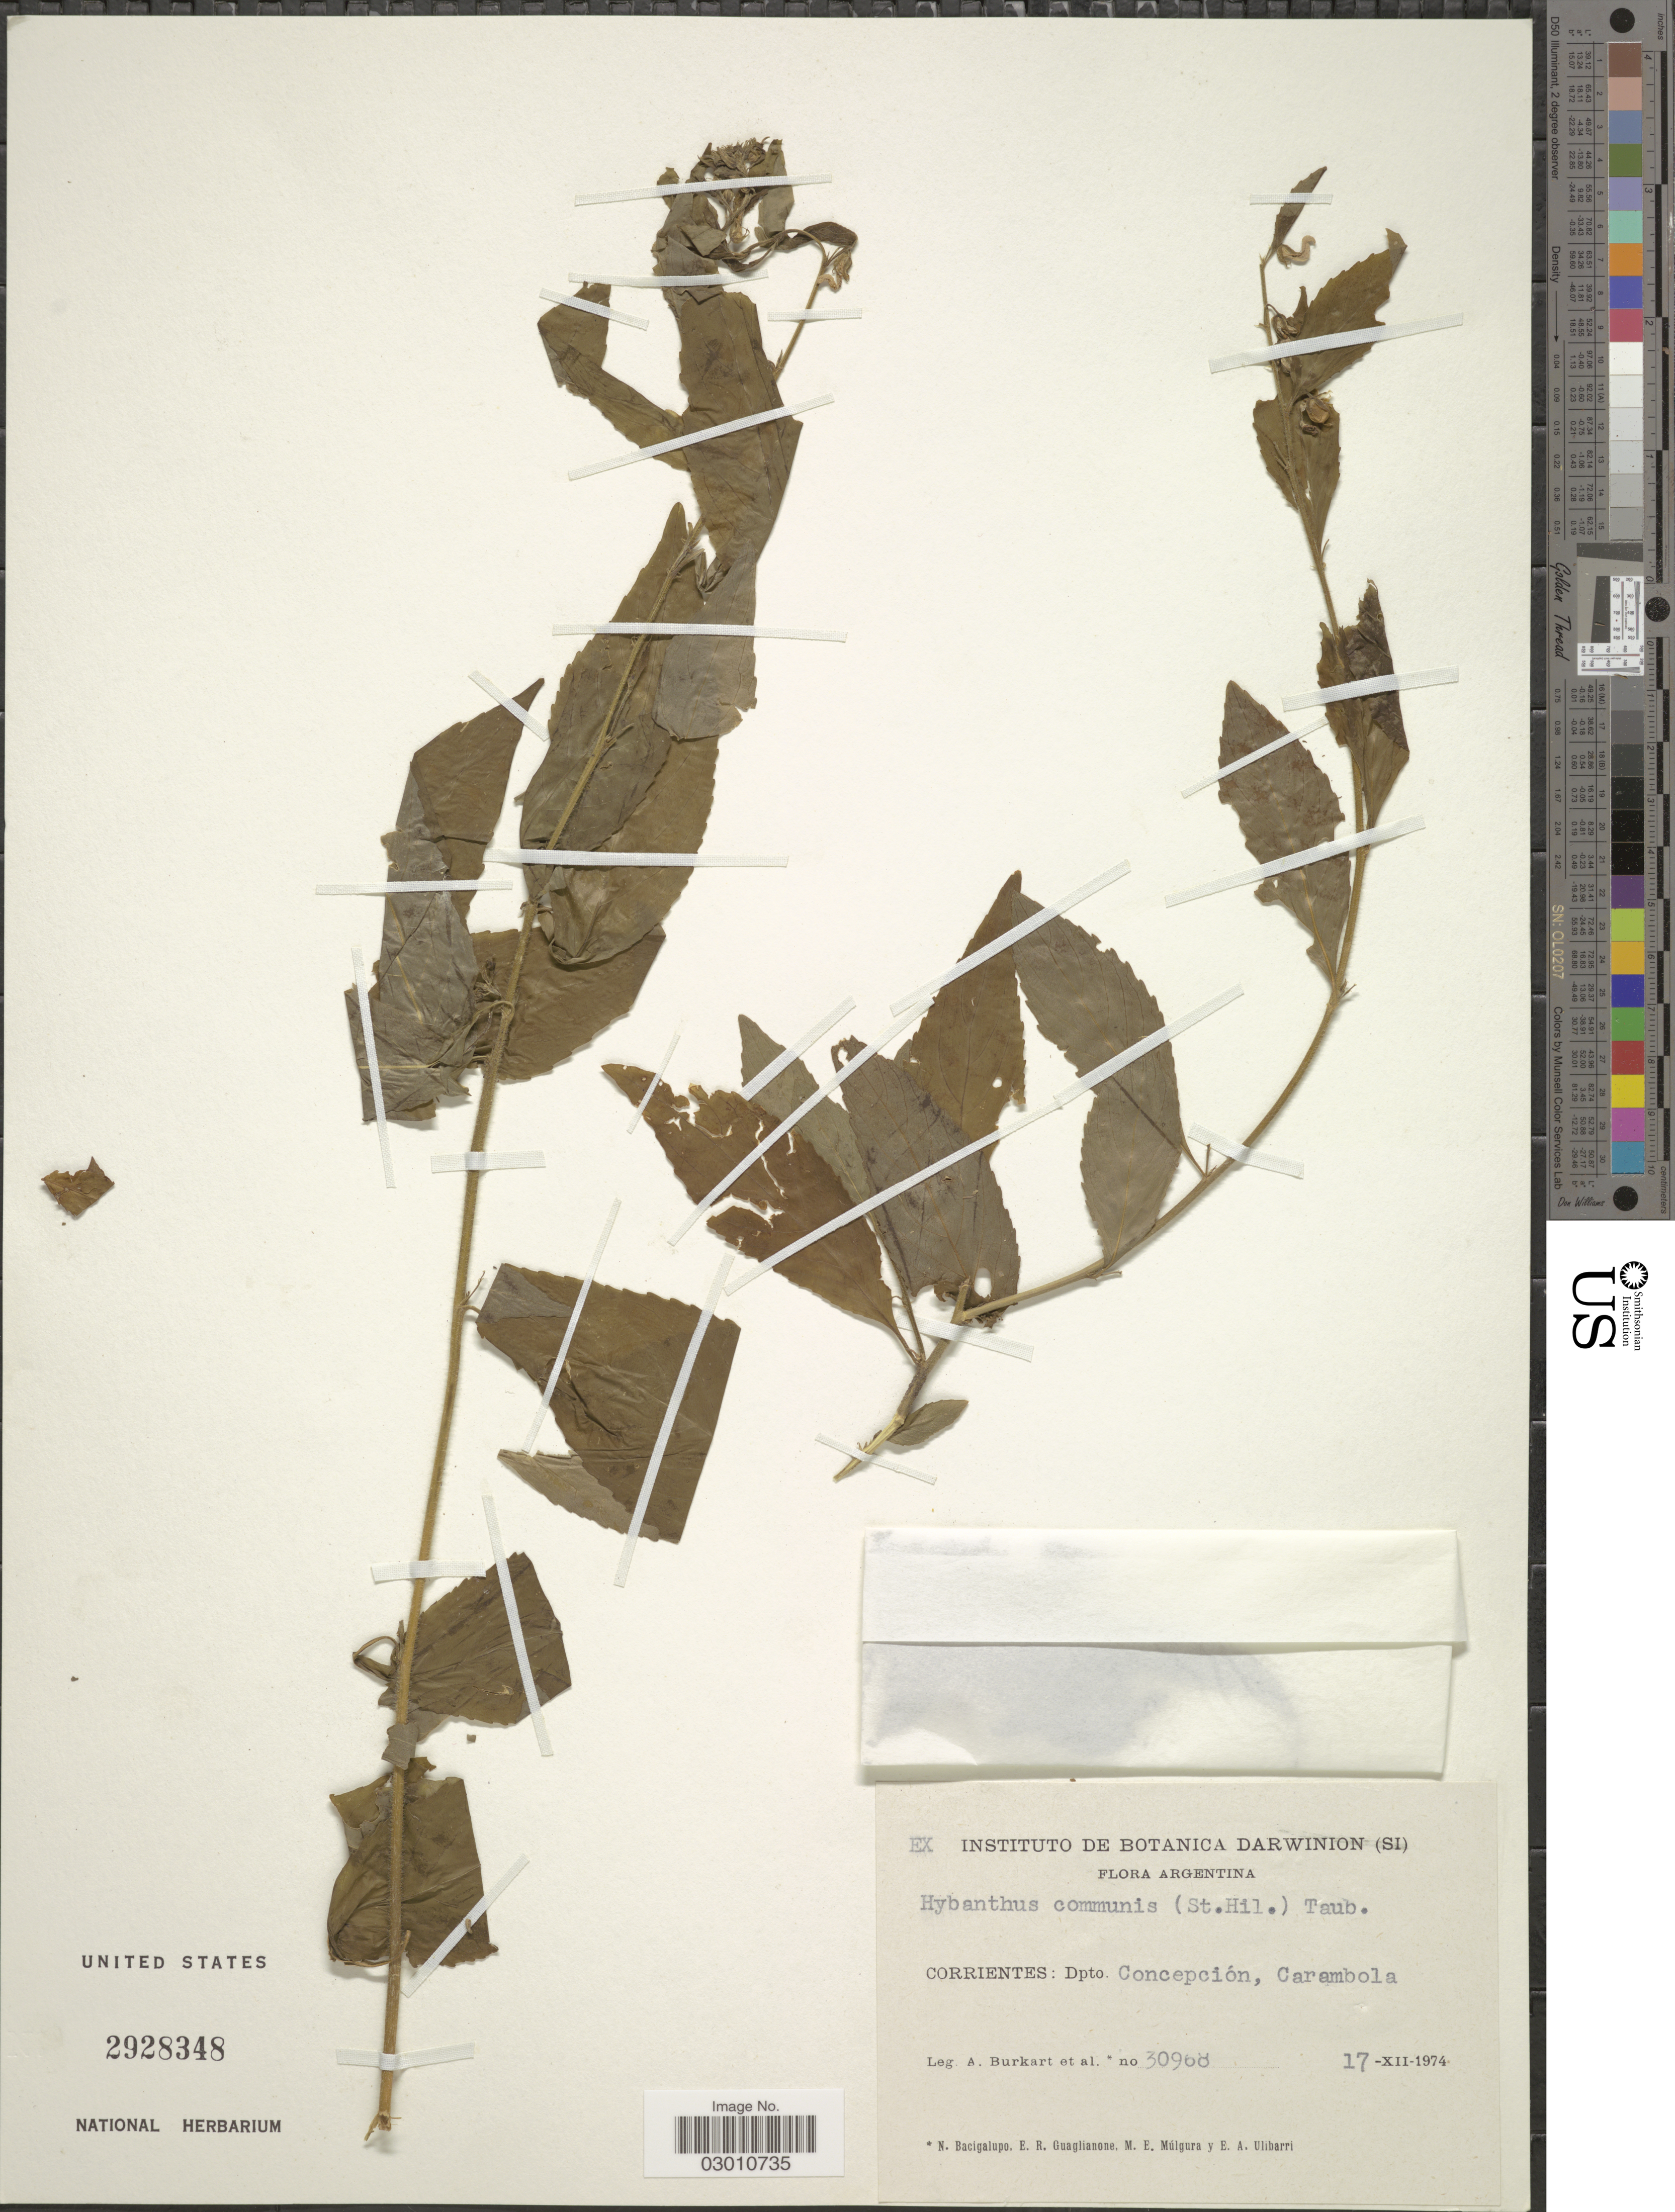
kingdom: Plantae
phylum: Tracheophyta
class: Magnoliopsida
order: Malpighiales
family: Violaceae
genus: Pombalia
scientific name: Pombalia communis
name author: (A. St.-Hil.) Paula-Souza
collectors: A. E. Burkart, N. M. Bacigalupo, E. R. Guaglianone, M. E. Múlgura & E. A. Ulibarri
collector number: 30968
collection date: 1974-12-17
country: Argentina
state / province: Corrientes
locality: Dpto. Concepción, Carambola.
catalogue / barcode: US 2928348